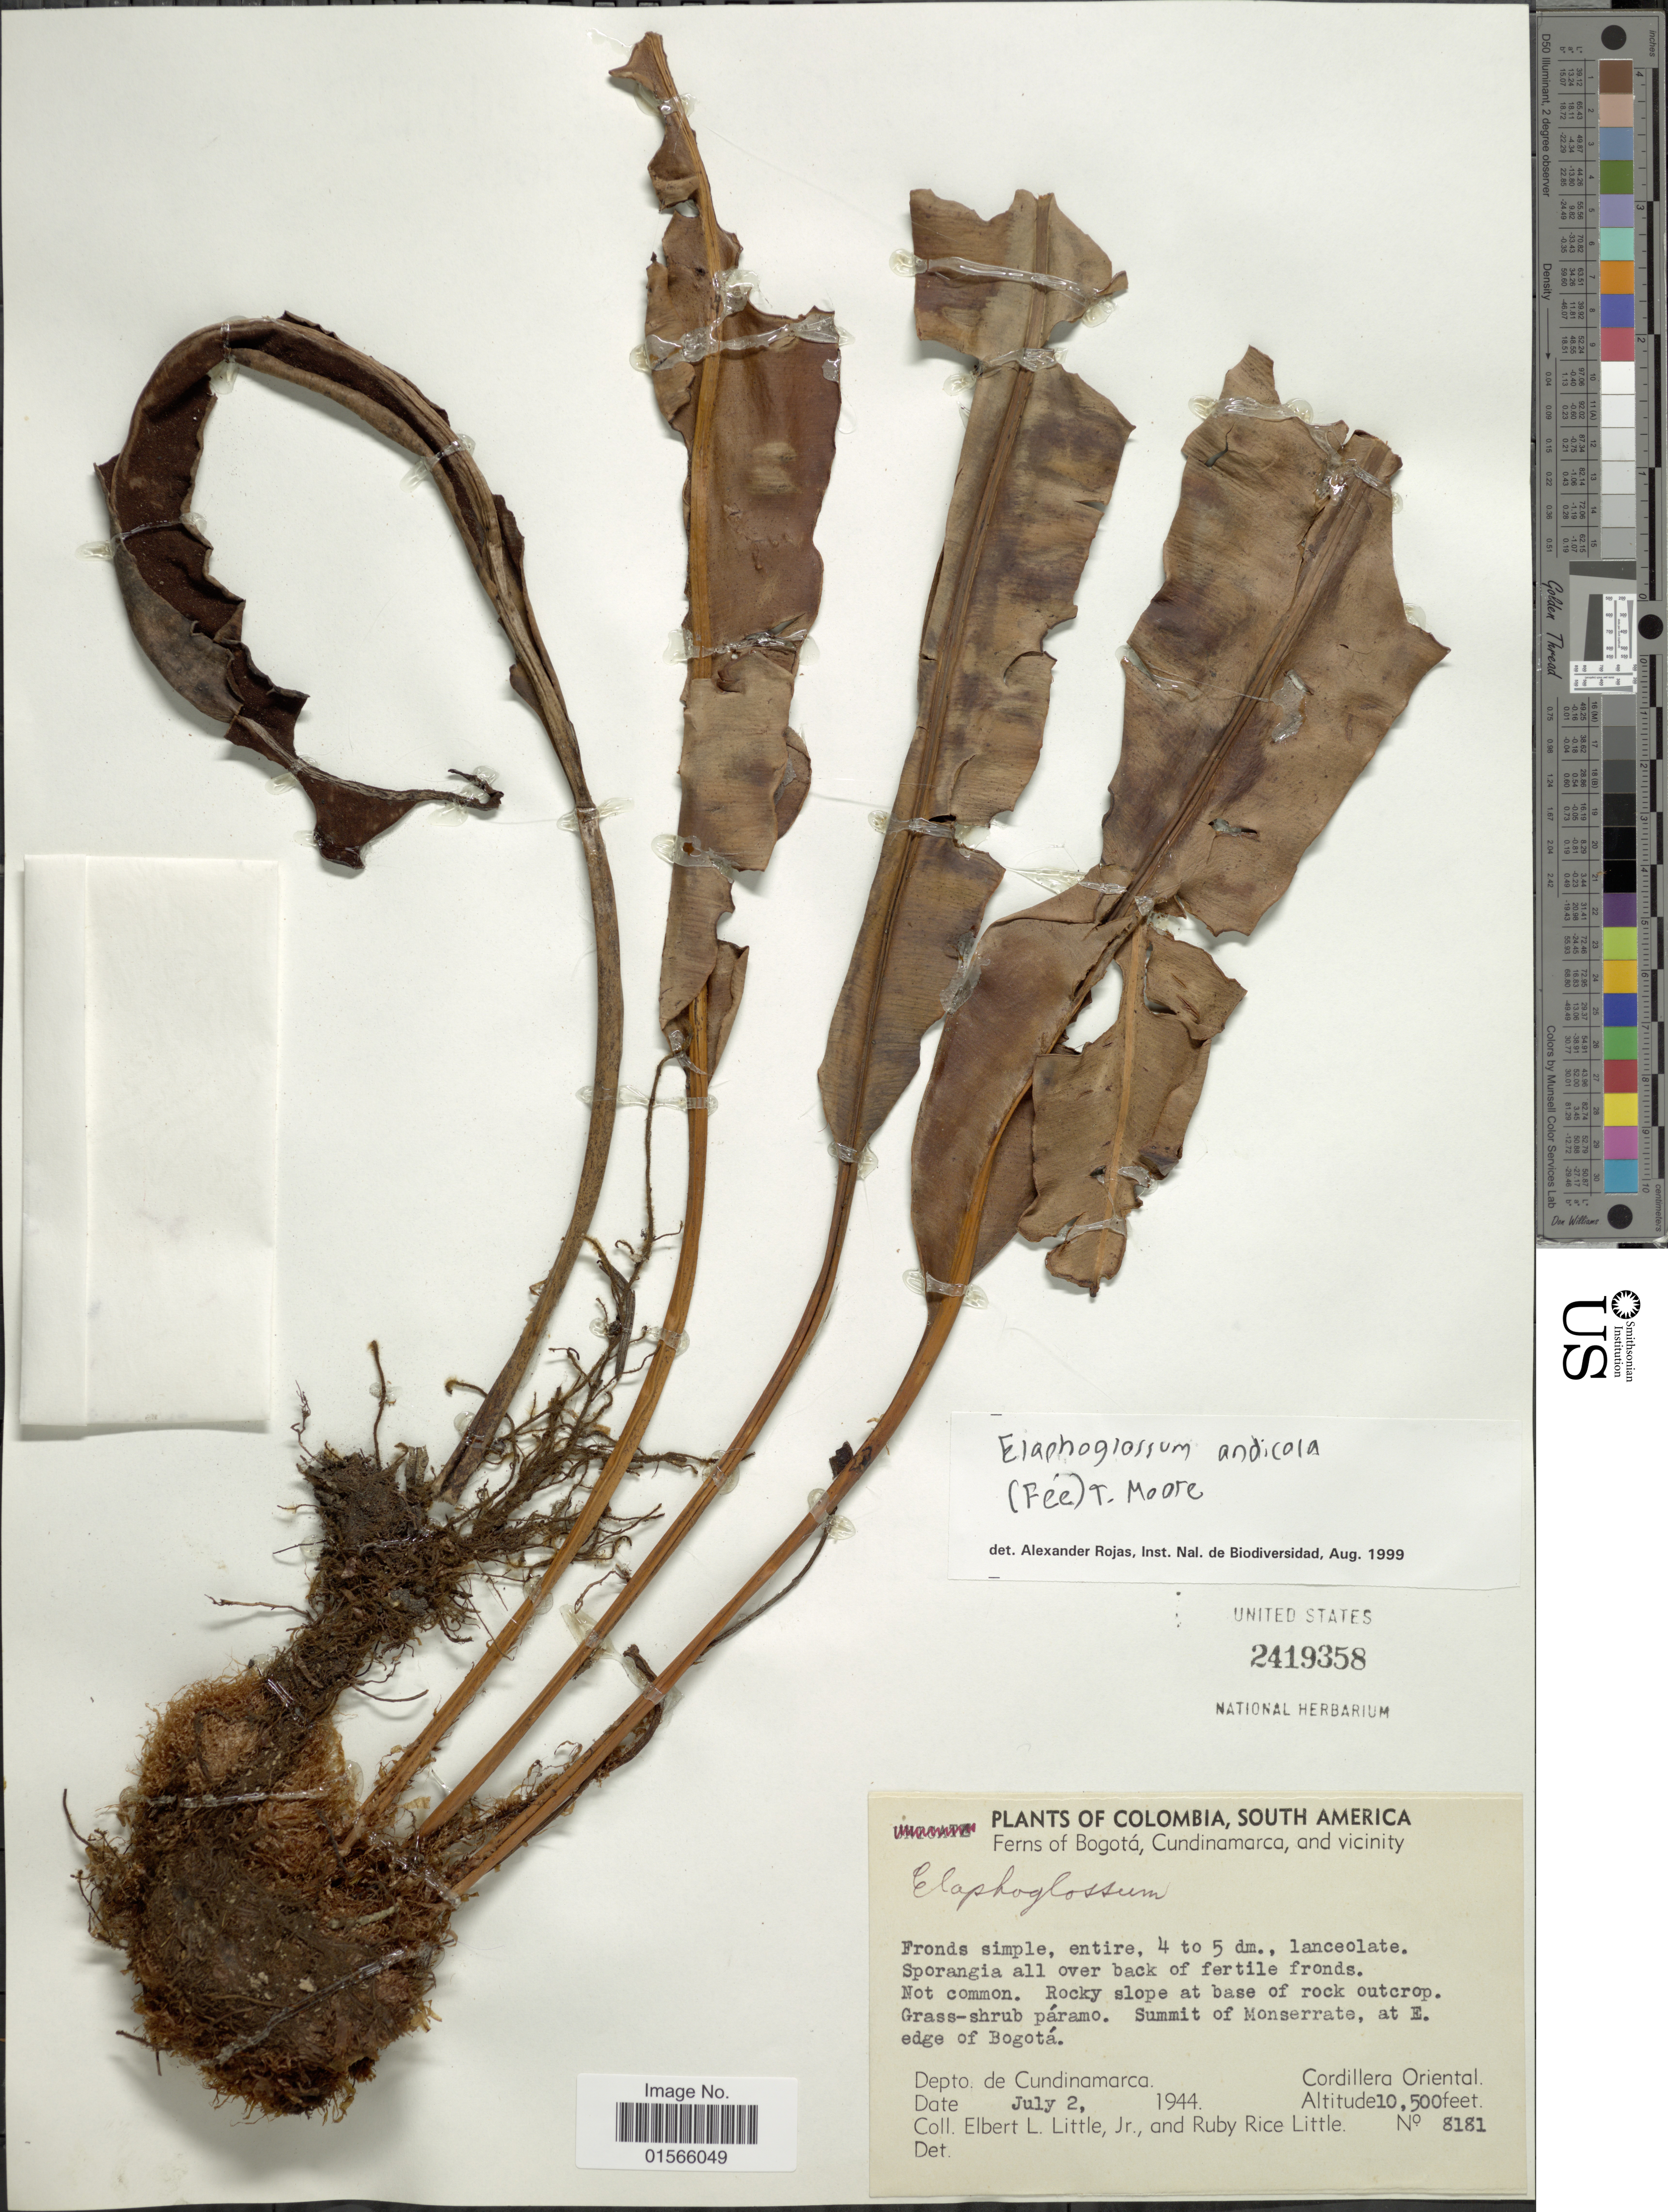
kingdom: Plantae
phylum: Tracheophyta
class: Polypodiopsida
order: Polypodiales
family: Dryopteridaceae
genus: Elaphoglossum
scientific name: Elaphoglossum andicola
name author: (Fée) T. Moore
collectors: E. L. Little & R. R. Little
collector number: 8181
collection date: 1944-07-02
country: Colombia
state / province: Cundinamarca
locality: Ferns of Bogotá, and vicinity, Rocky slope at base of rock outcrop. Grass-shrub páramo. Summit of Monserrate, at E. edge of Bogotá, Depto. de Cundinamarca, Cordillera Oriental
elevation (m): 3200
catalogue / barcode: US 2419358